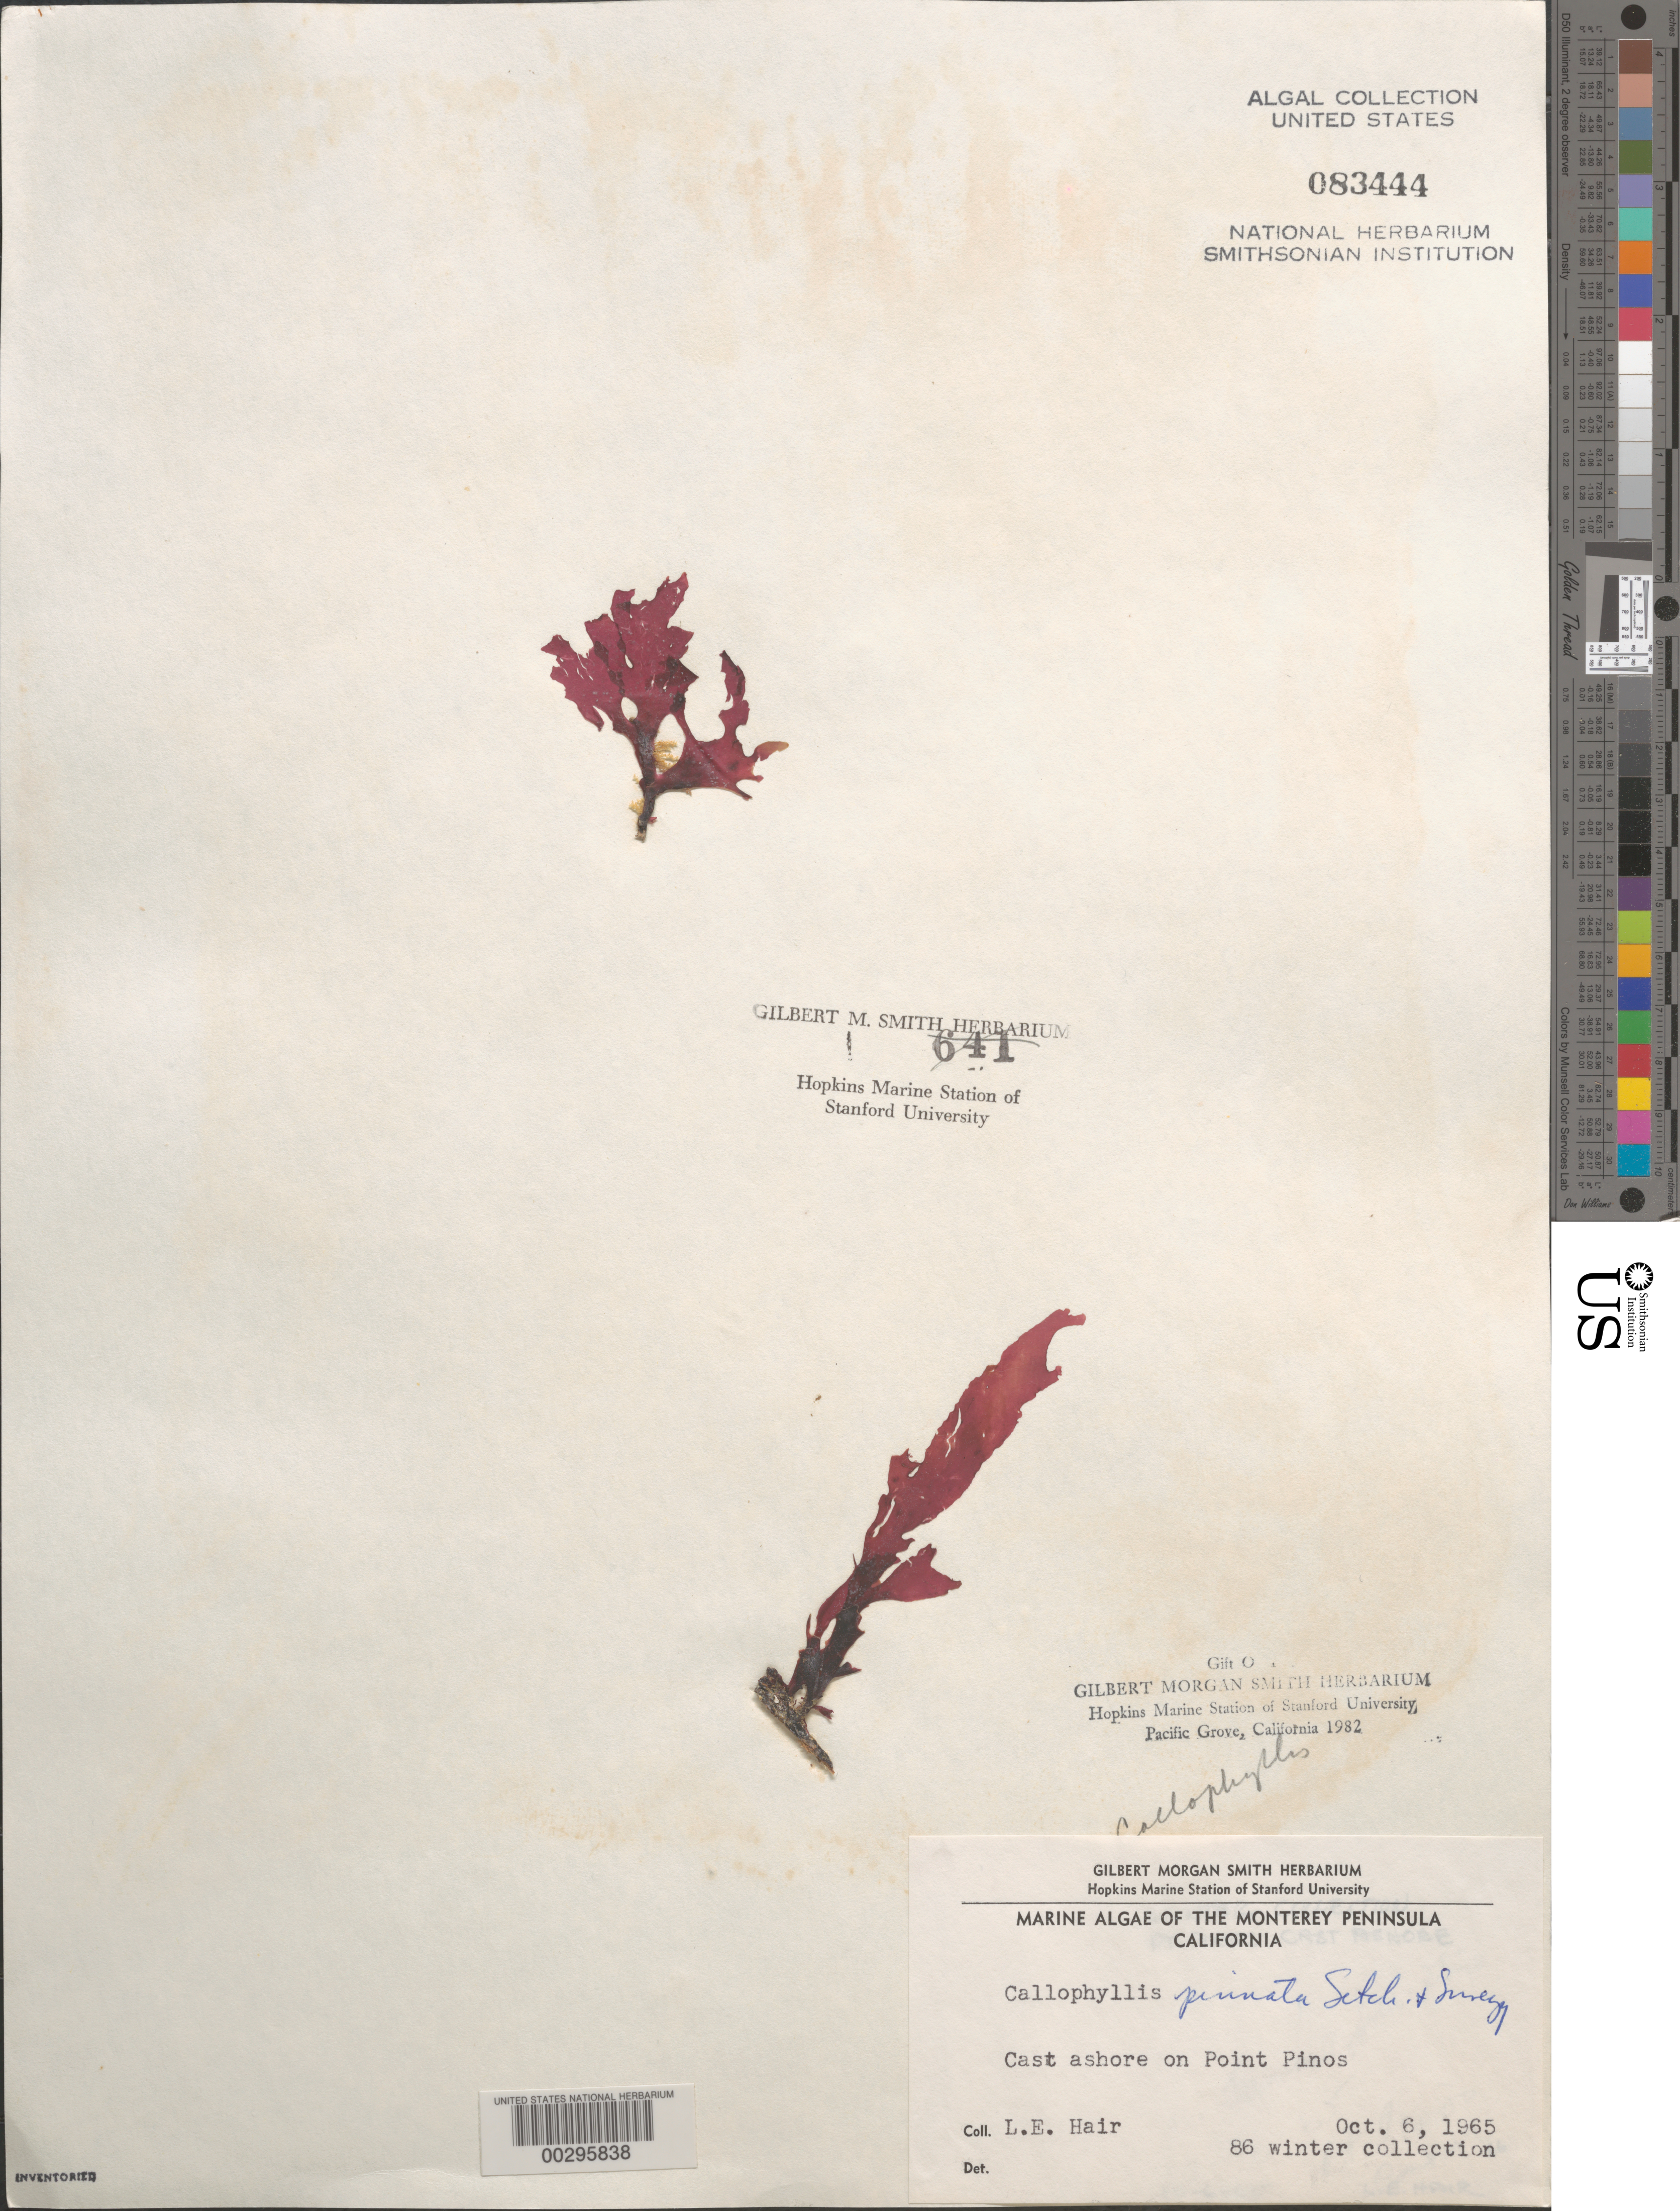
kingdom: Plantae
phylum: Rhodophyta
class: Florideophyceae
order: Gigartinales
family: Kallymeniaceae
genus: Callophyllis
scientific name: Callophyllis pinnata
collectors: L. Hair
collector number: Leh 86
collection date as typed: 06 Oct 1965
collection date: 1965-10-06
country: United States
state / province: California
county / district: Monterey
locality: Point Pinos, Monterey Peninsula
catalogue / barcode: US 83444